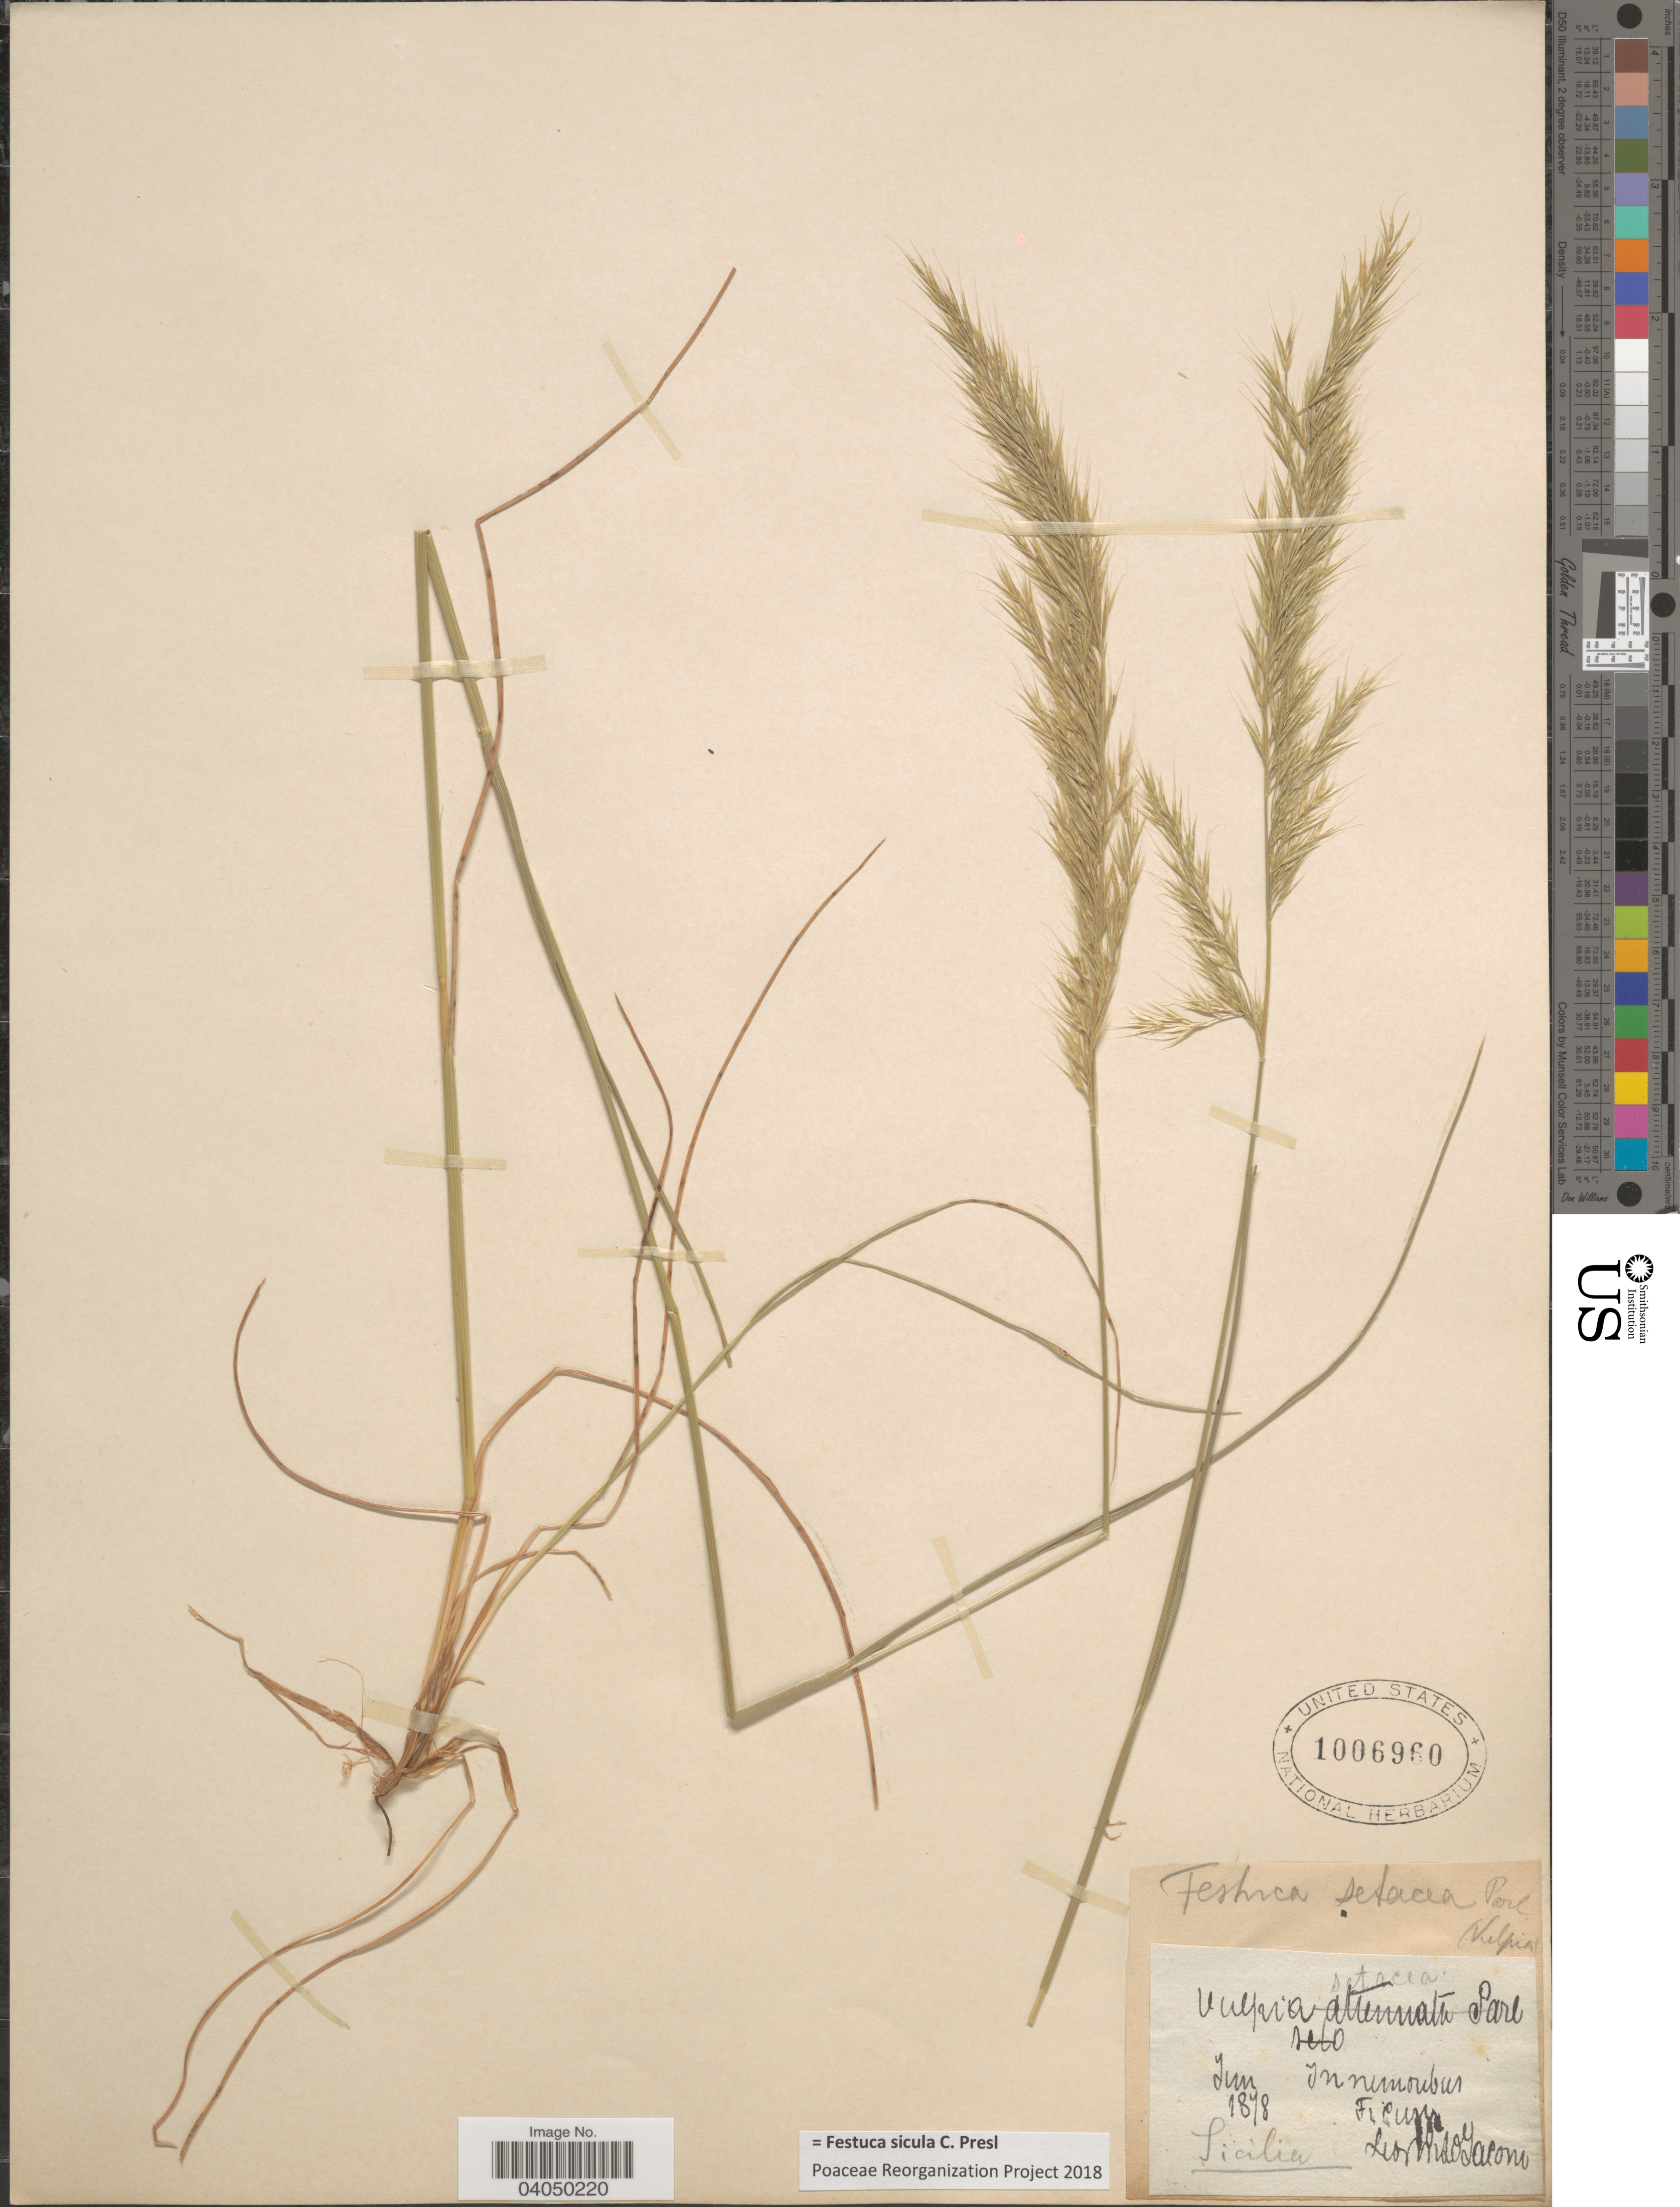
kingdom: Plantae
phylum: Tracheophyta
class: Liliopsida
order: Poales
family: Poaceae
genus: Festuca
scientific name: Festuca sicula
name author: C. Presl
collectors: Gacono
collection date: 1878-06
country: Italy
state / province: Siciliana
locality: Sicilia. Ficuzza.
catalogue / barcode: US 1006960